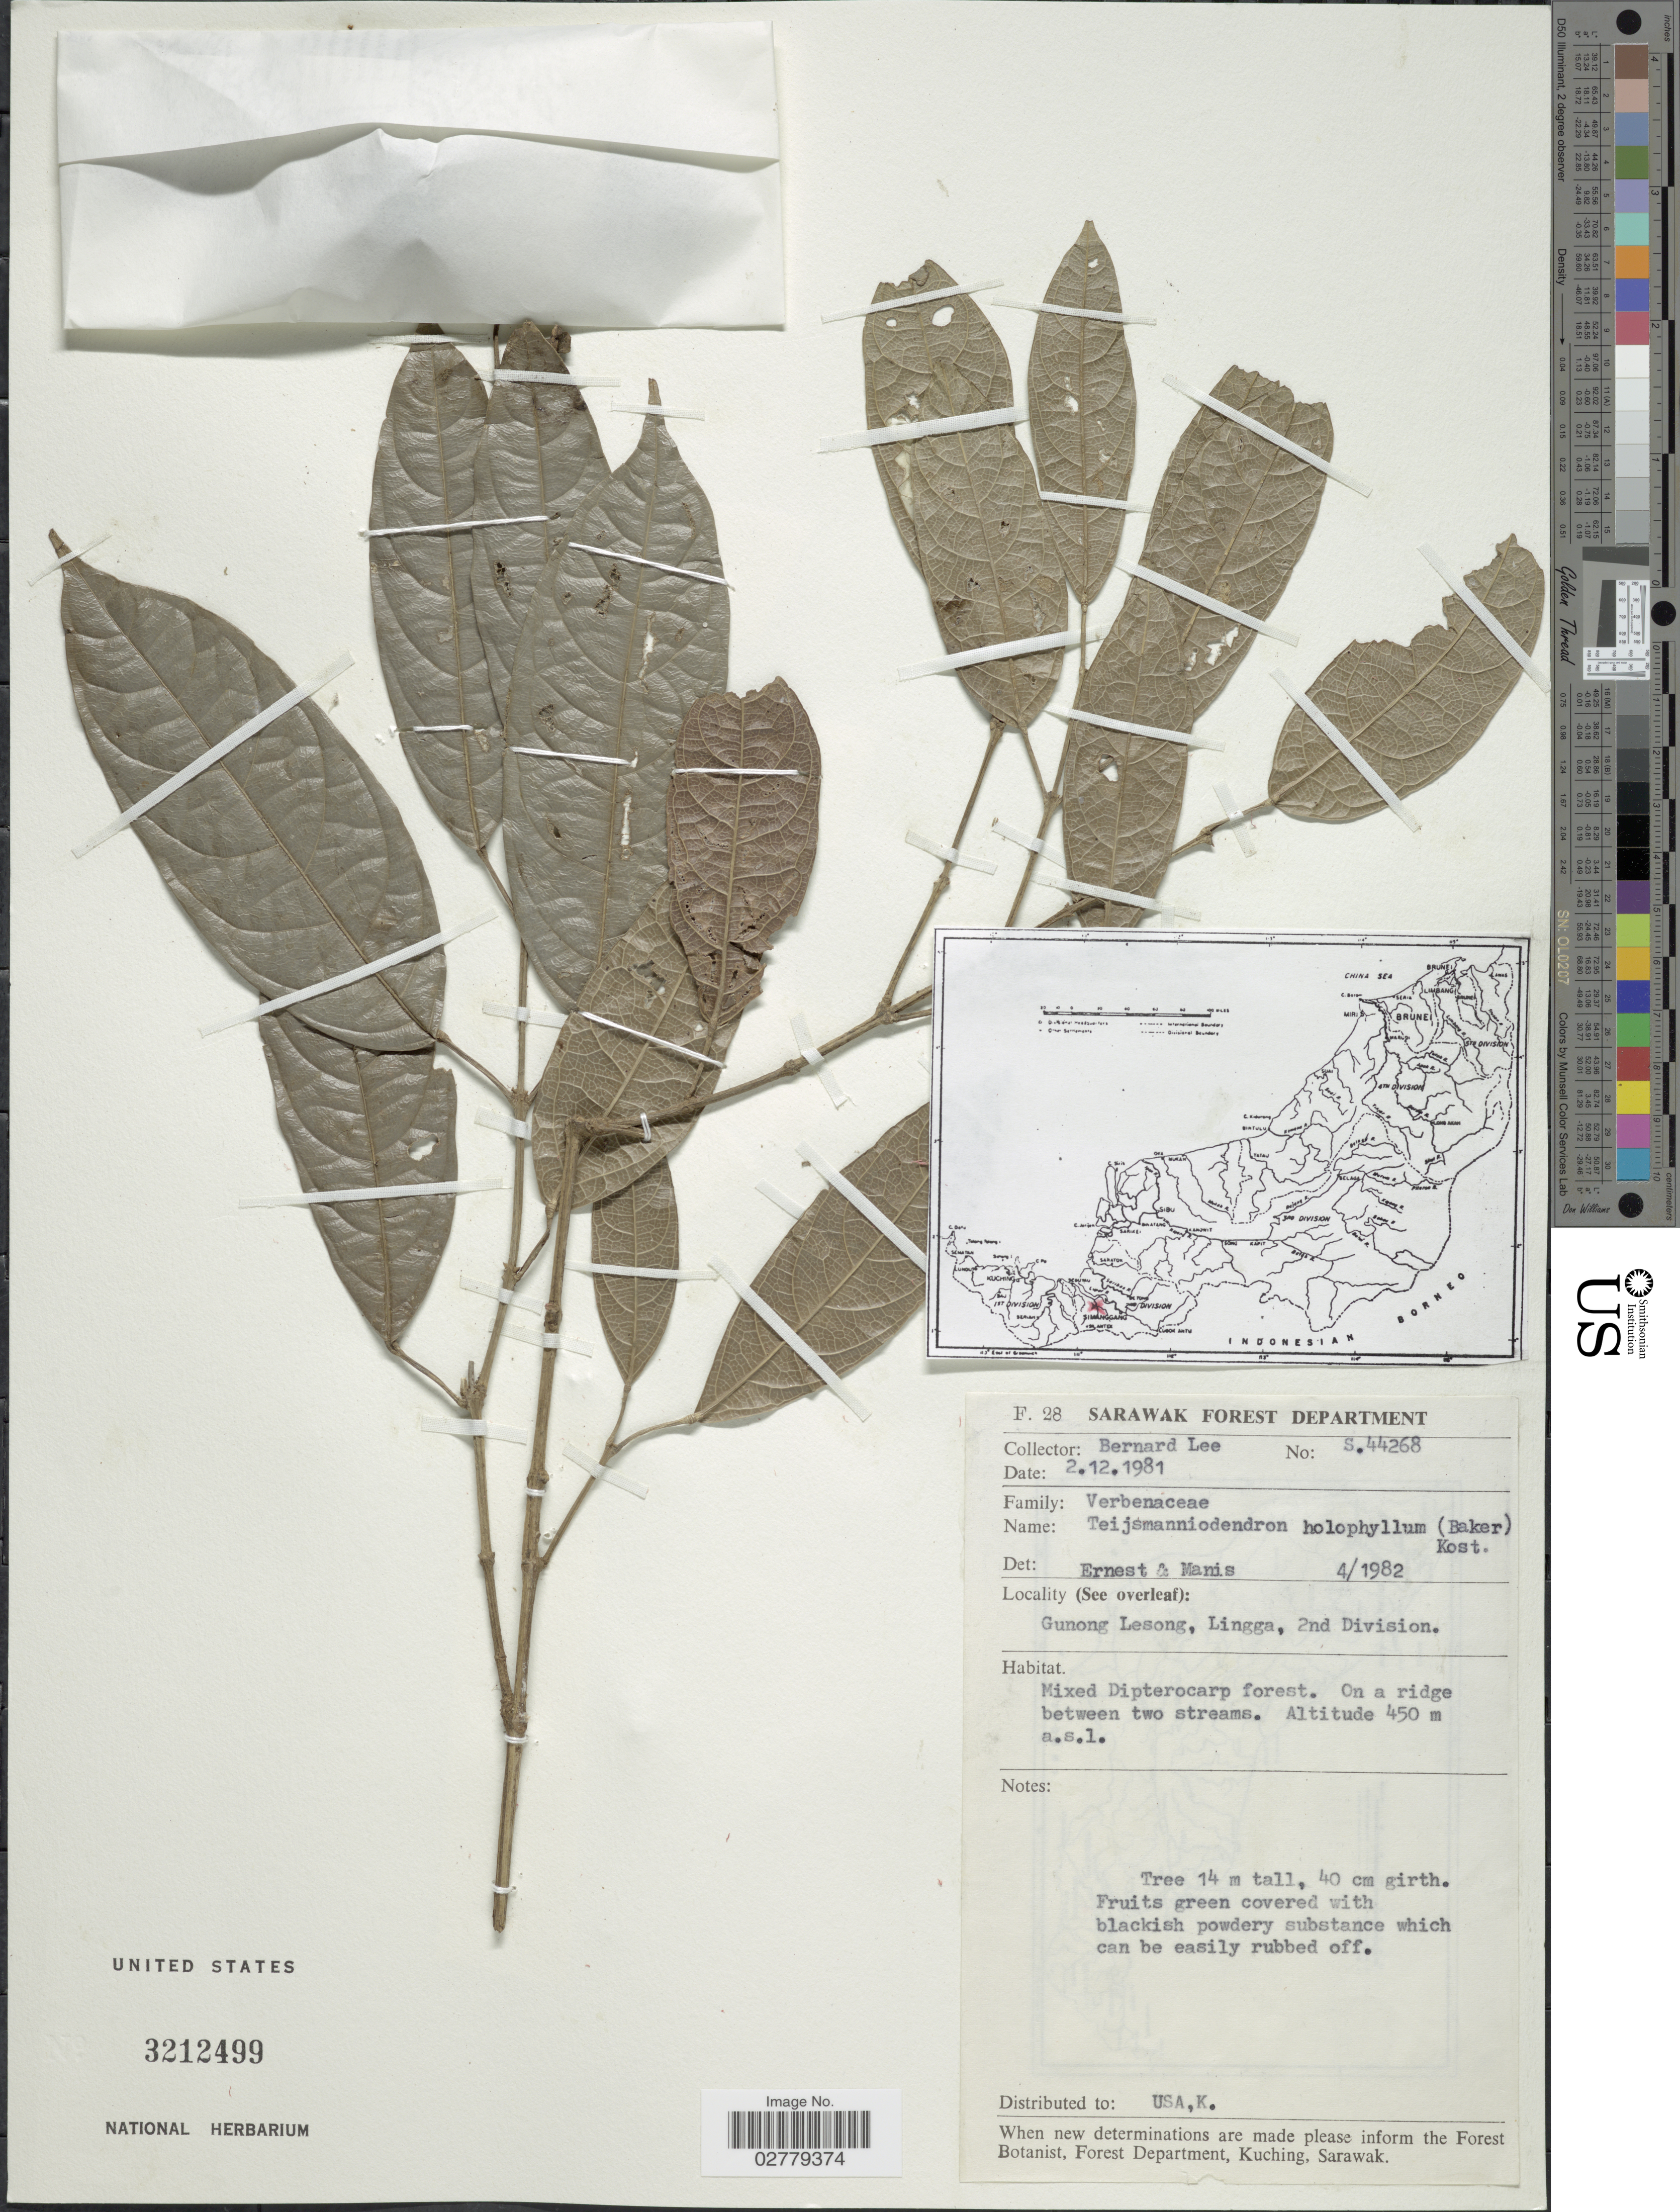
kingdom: Plantae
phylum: Tracheophyta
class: Magnoliopsida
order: Lamiales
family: Lamiaceae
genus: Teijsmanniodendron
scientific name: Teijsmanniodendron holophyllum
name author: (Baker) Kosterm.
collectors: B. Lee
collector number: S44268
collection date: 1981-12-02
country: Malaysia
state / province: Sarawak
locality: Gunong Lesong, Lungga, 2nd Division.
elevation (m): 450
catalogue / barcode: US 3212499